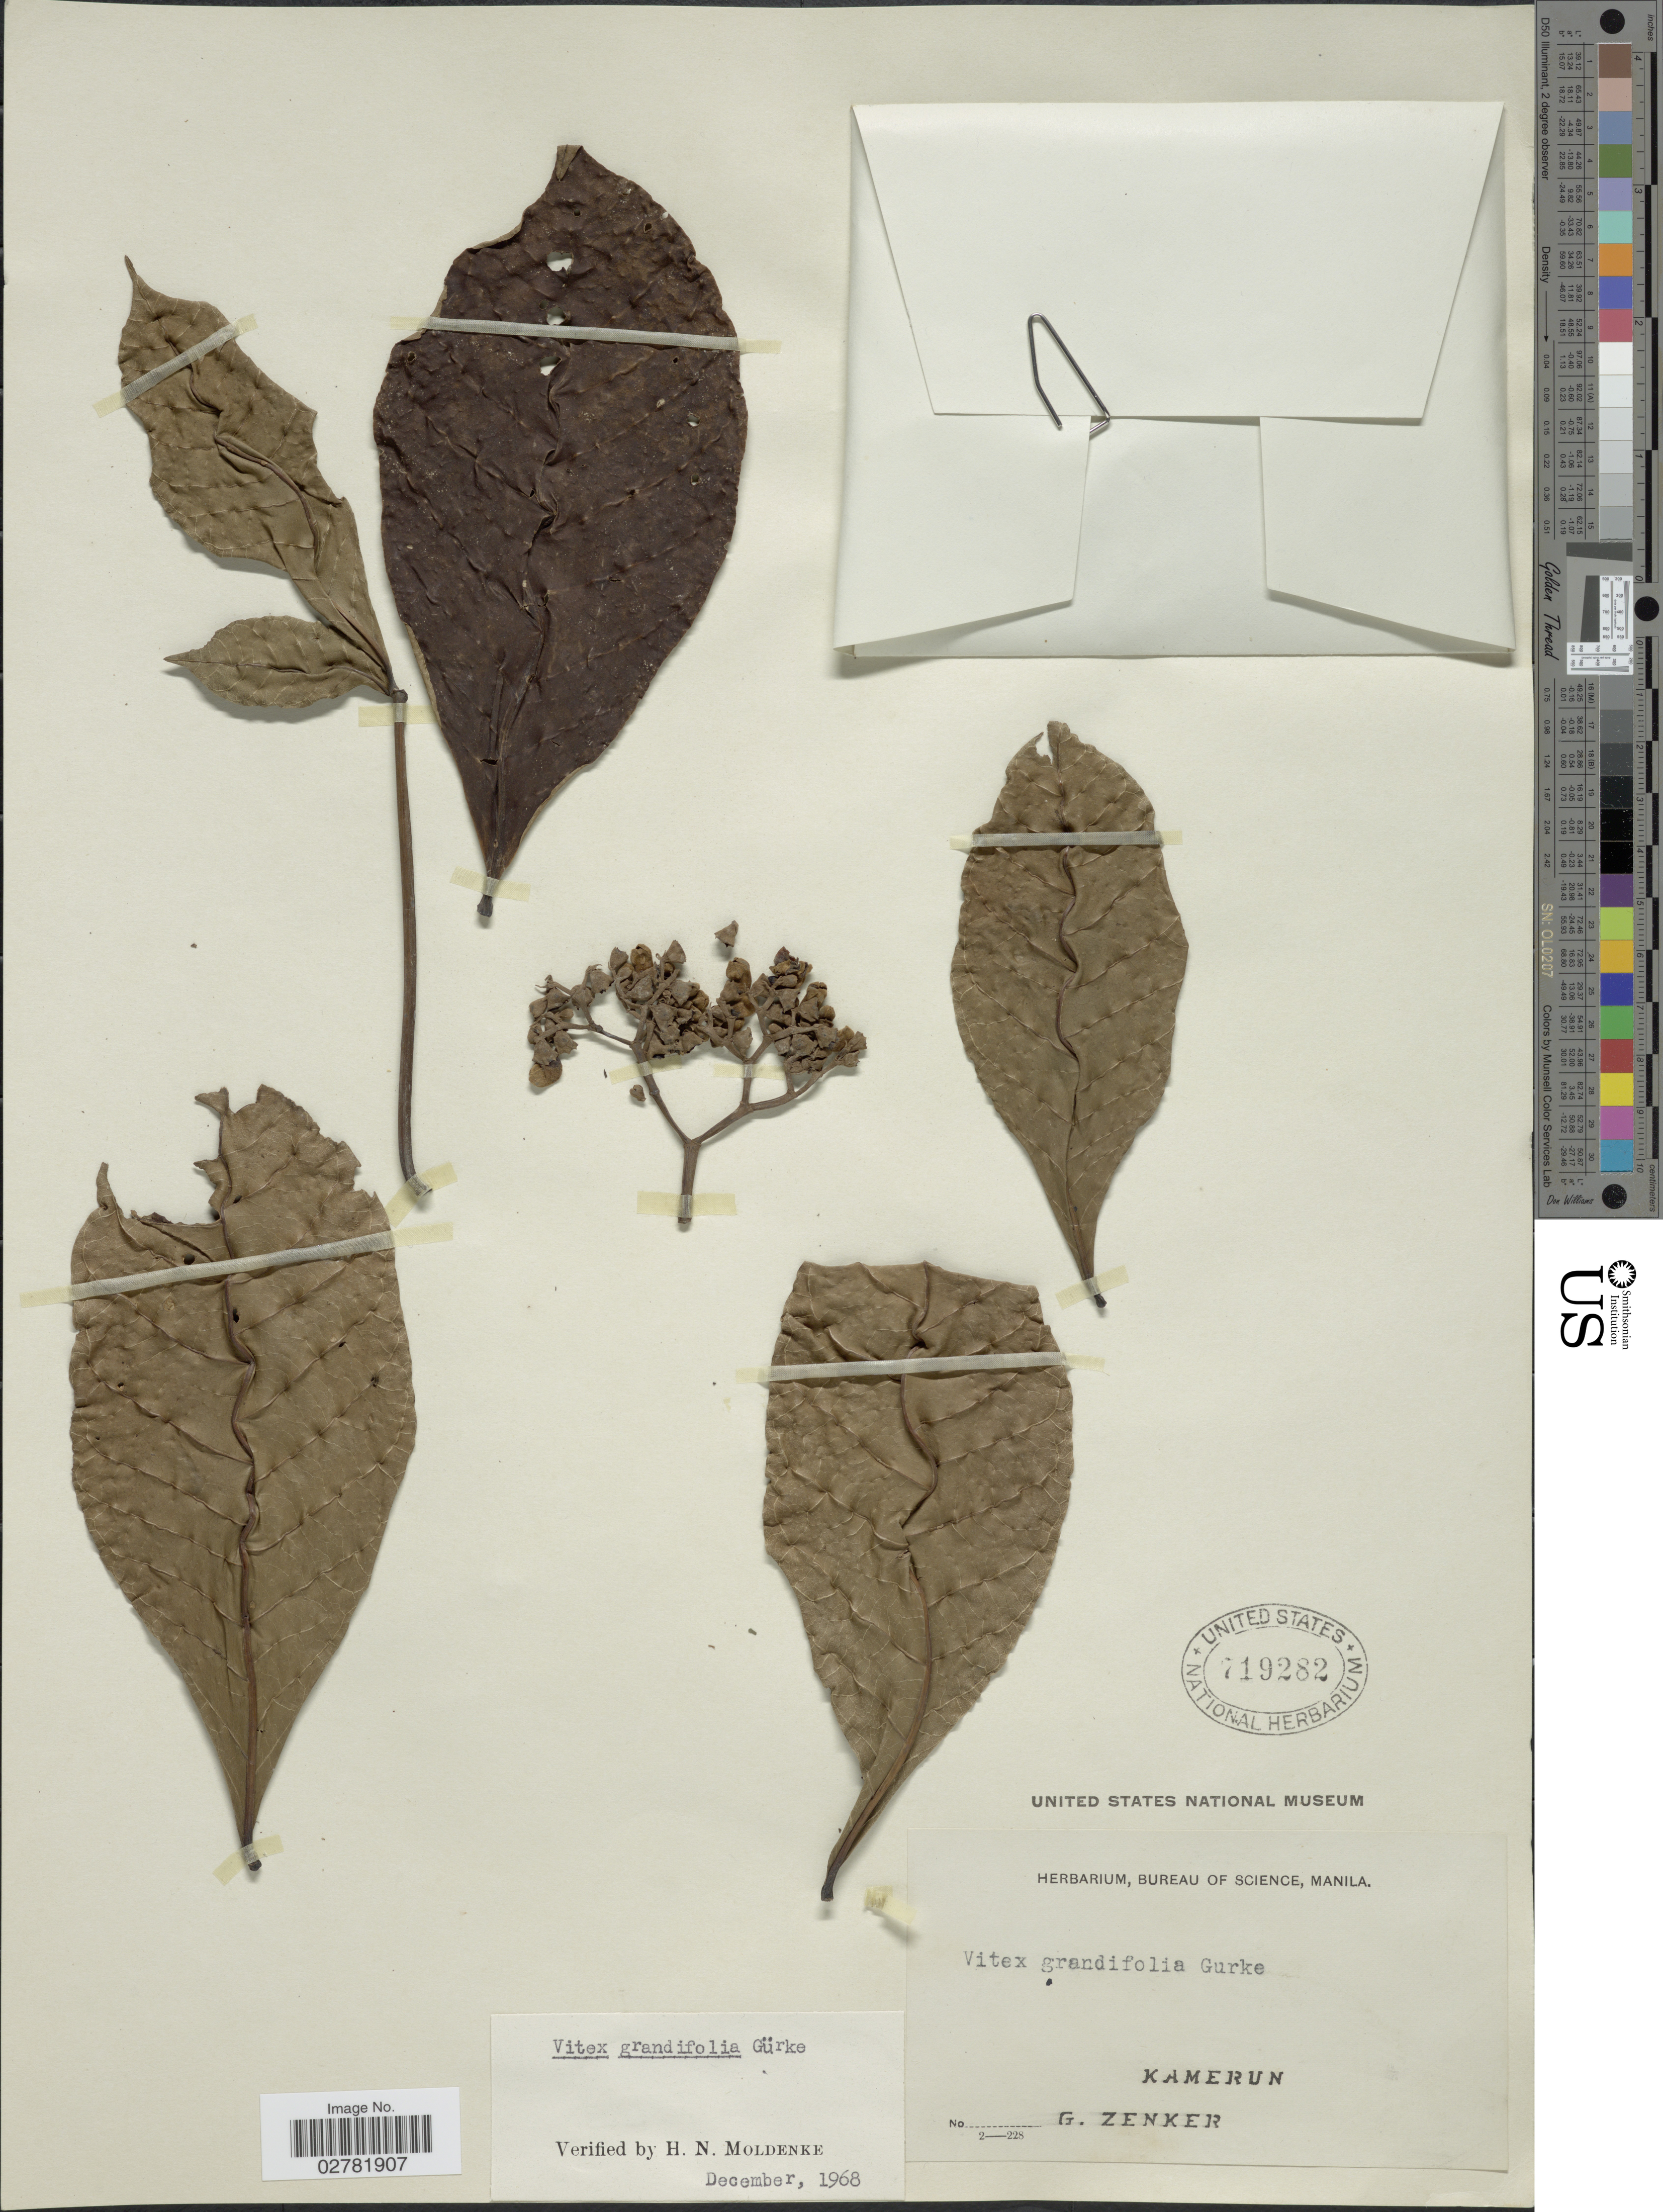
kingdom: Plantae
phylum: Tracheophyta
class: Magnoliopsida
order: Lamiales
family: Lamiaceae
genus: Vitex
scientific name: Vitex grandifolia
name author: Turcz.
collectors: G. A. Zenker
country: Cameroon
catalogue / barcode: US 719282